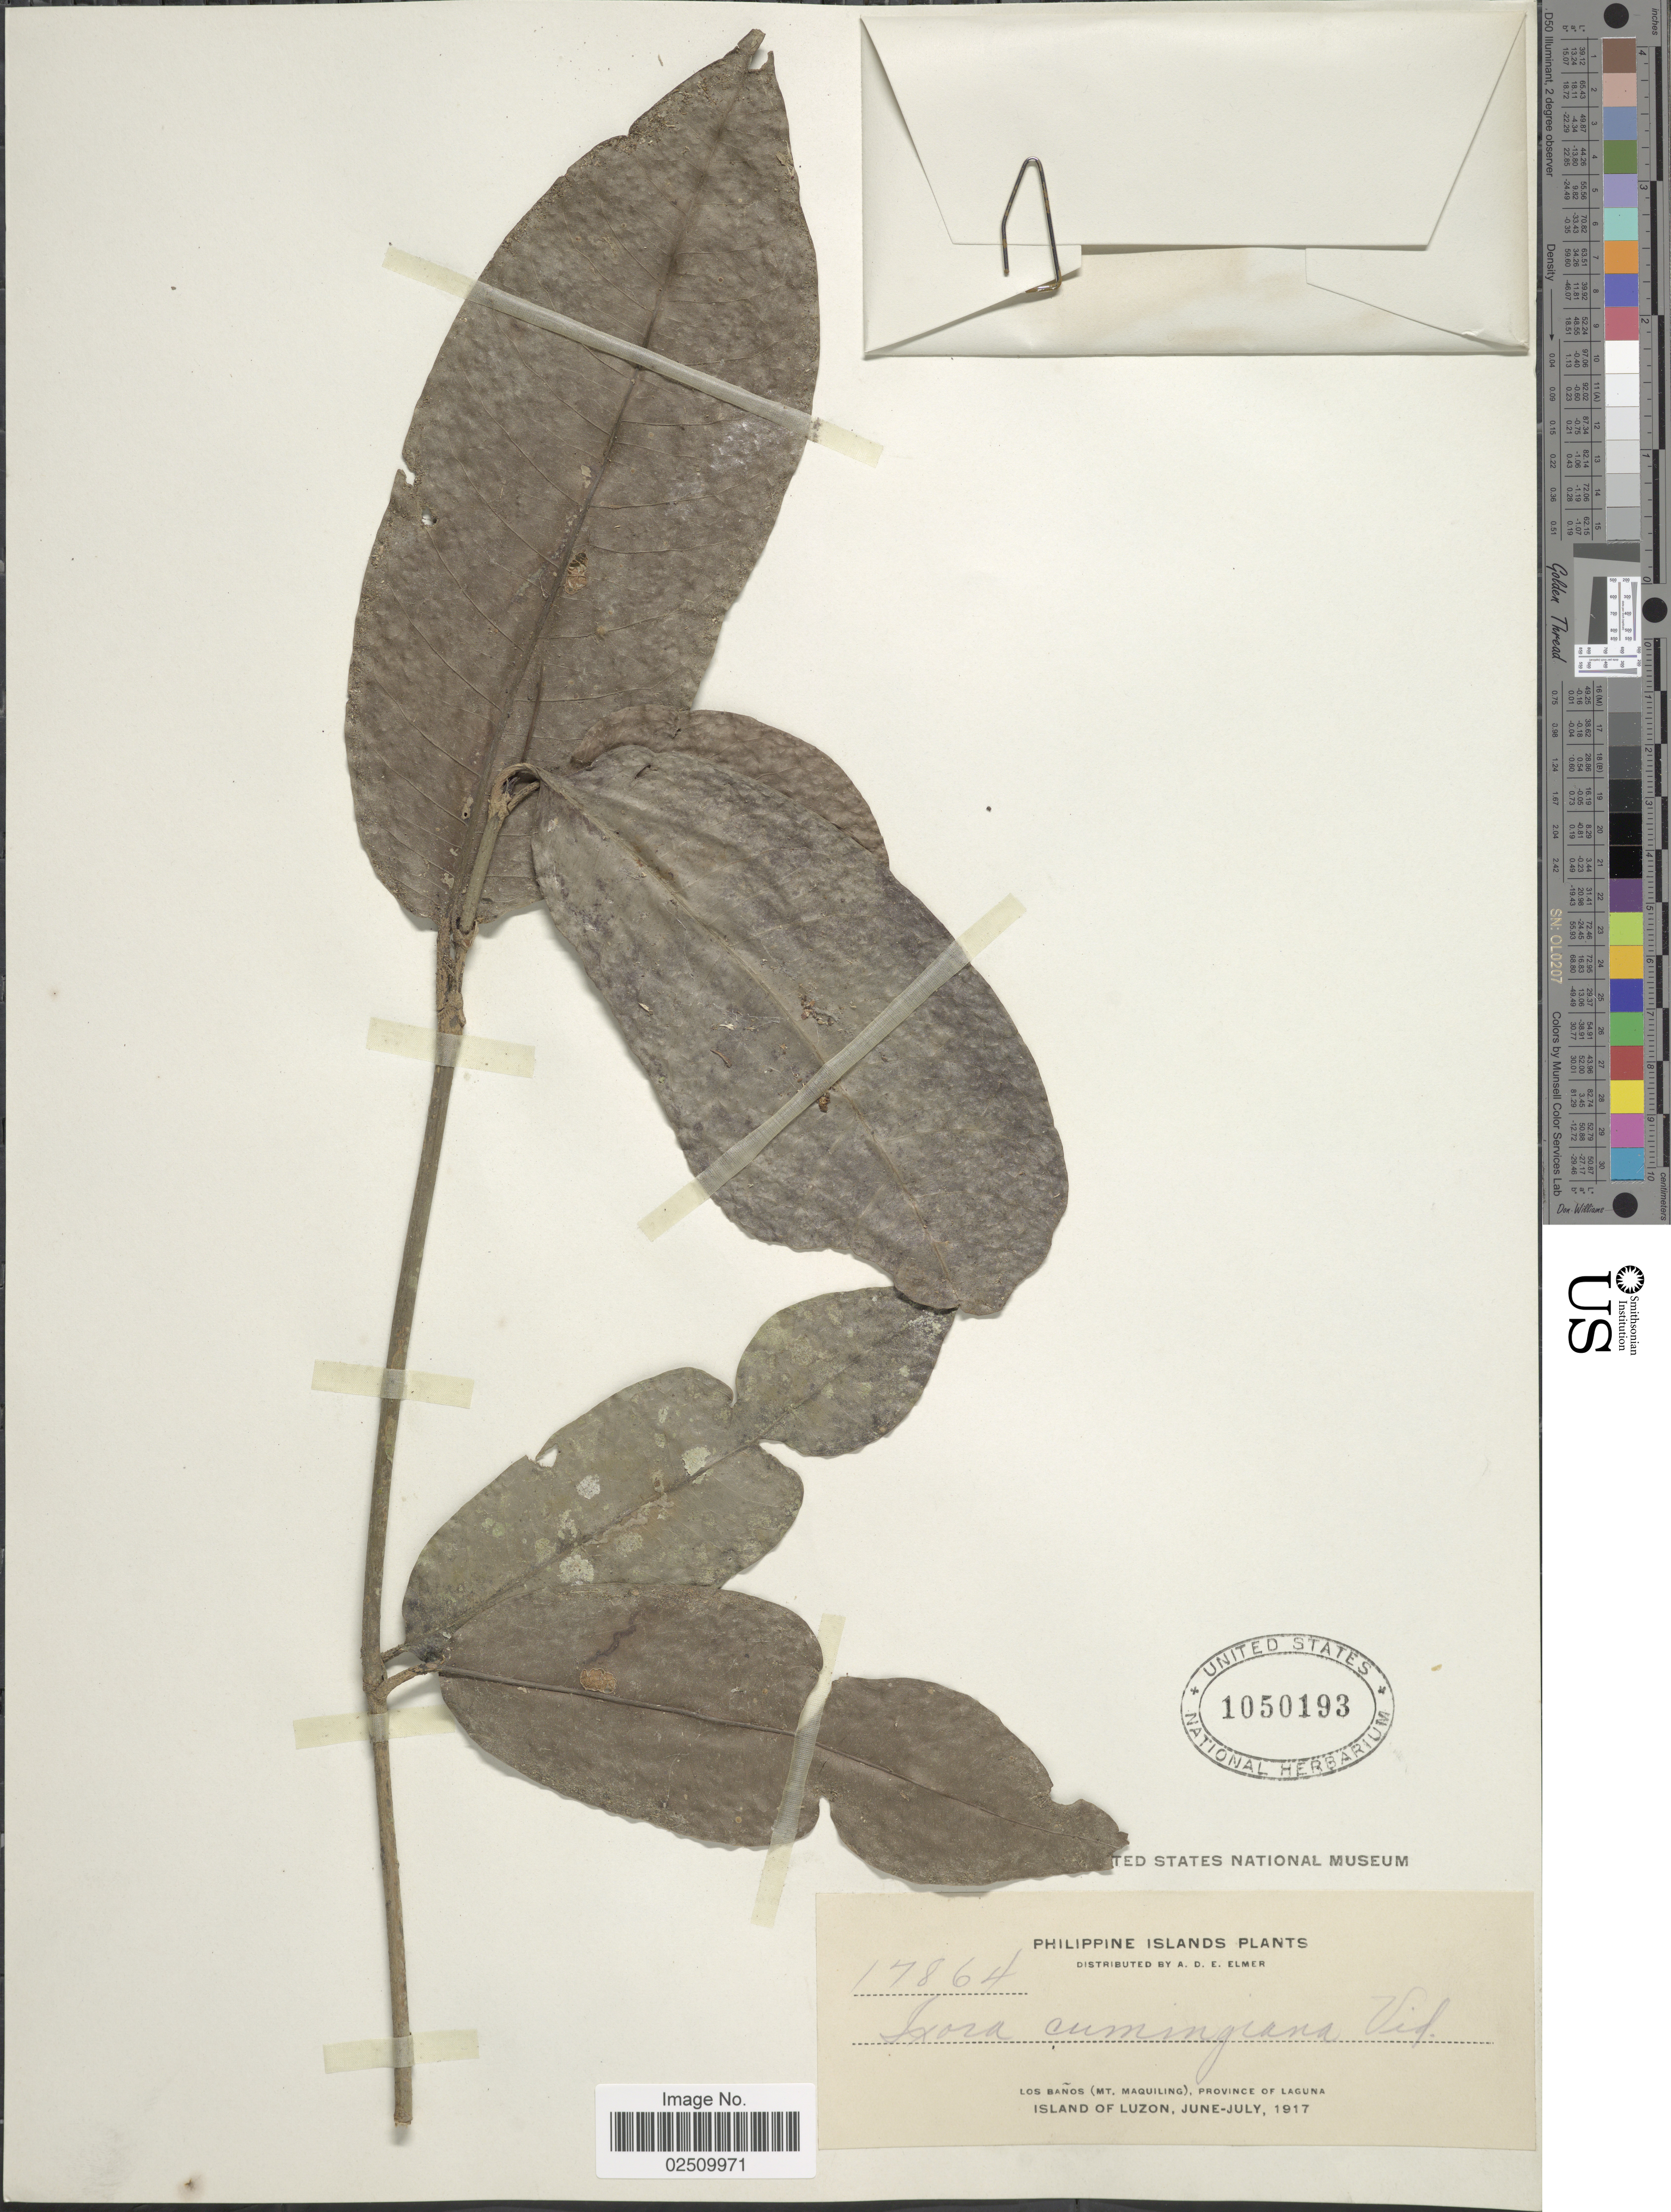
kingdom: Plantae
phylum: Tracheophyta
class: Magnoliopsida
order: Gentianales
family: Rubiaceae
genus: Ixora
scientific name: Ixora cumingiana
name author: S. Vidal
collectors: A. D. E. Elmer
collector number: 17864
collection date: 1917-06/1917-07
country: Philippines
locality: Los Banos (Mt. Maquiling), Province of Laguna. Island of Luzon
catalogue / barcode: US 1050193